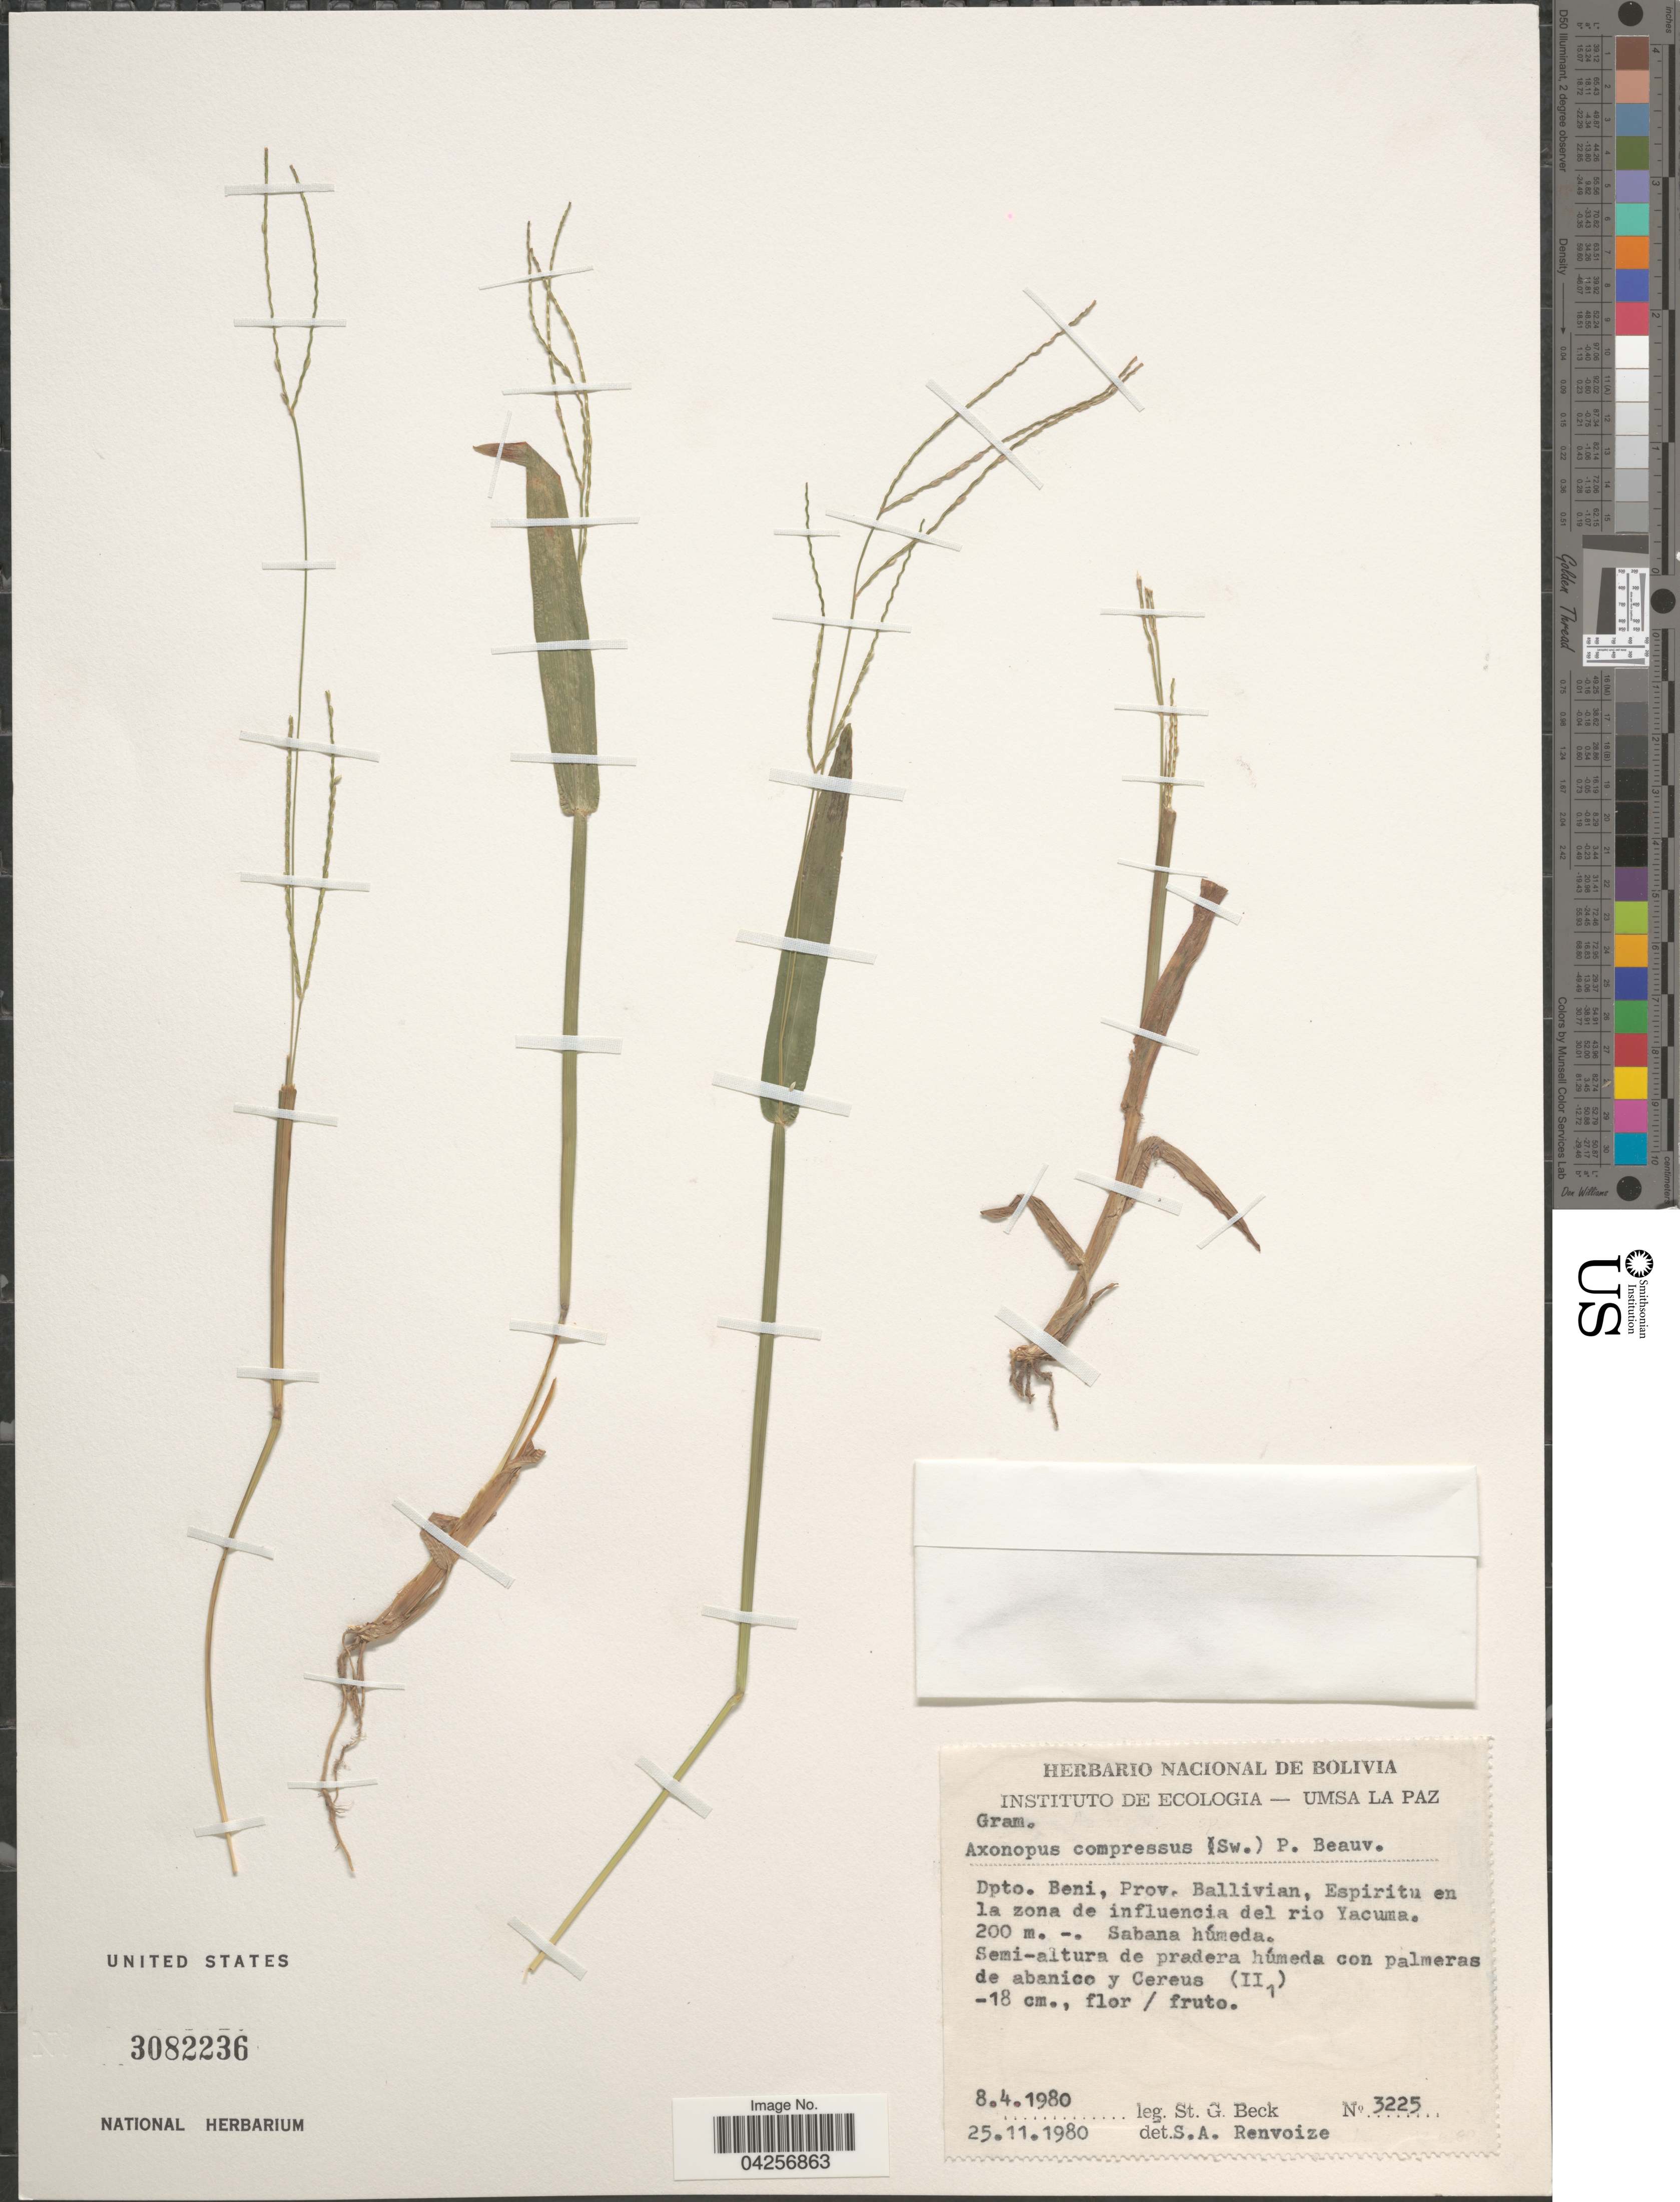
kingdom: Plantae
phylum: Tracheophyta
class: Liliopsida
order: Poales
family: Poaceae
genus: Axonopus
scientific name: Axonopus cuatrecasasii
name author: G.A. Black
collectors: S. G. Beck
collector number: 3225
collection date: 1980-04-08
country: Bolivia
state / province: Beni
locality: Dpto. Beni, Prov. Ballivan, Espiritu en la zona de influencia del rio Yacuma.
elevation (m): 200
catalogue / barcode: US 3082236